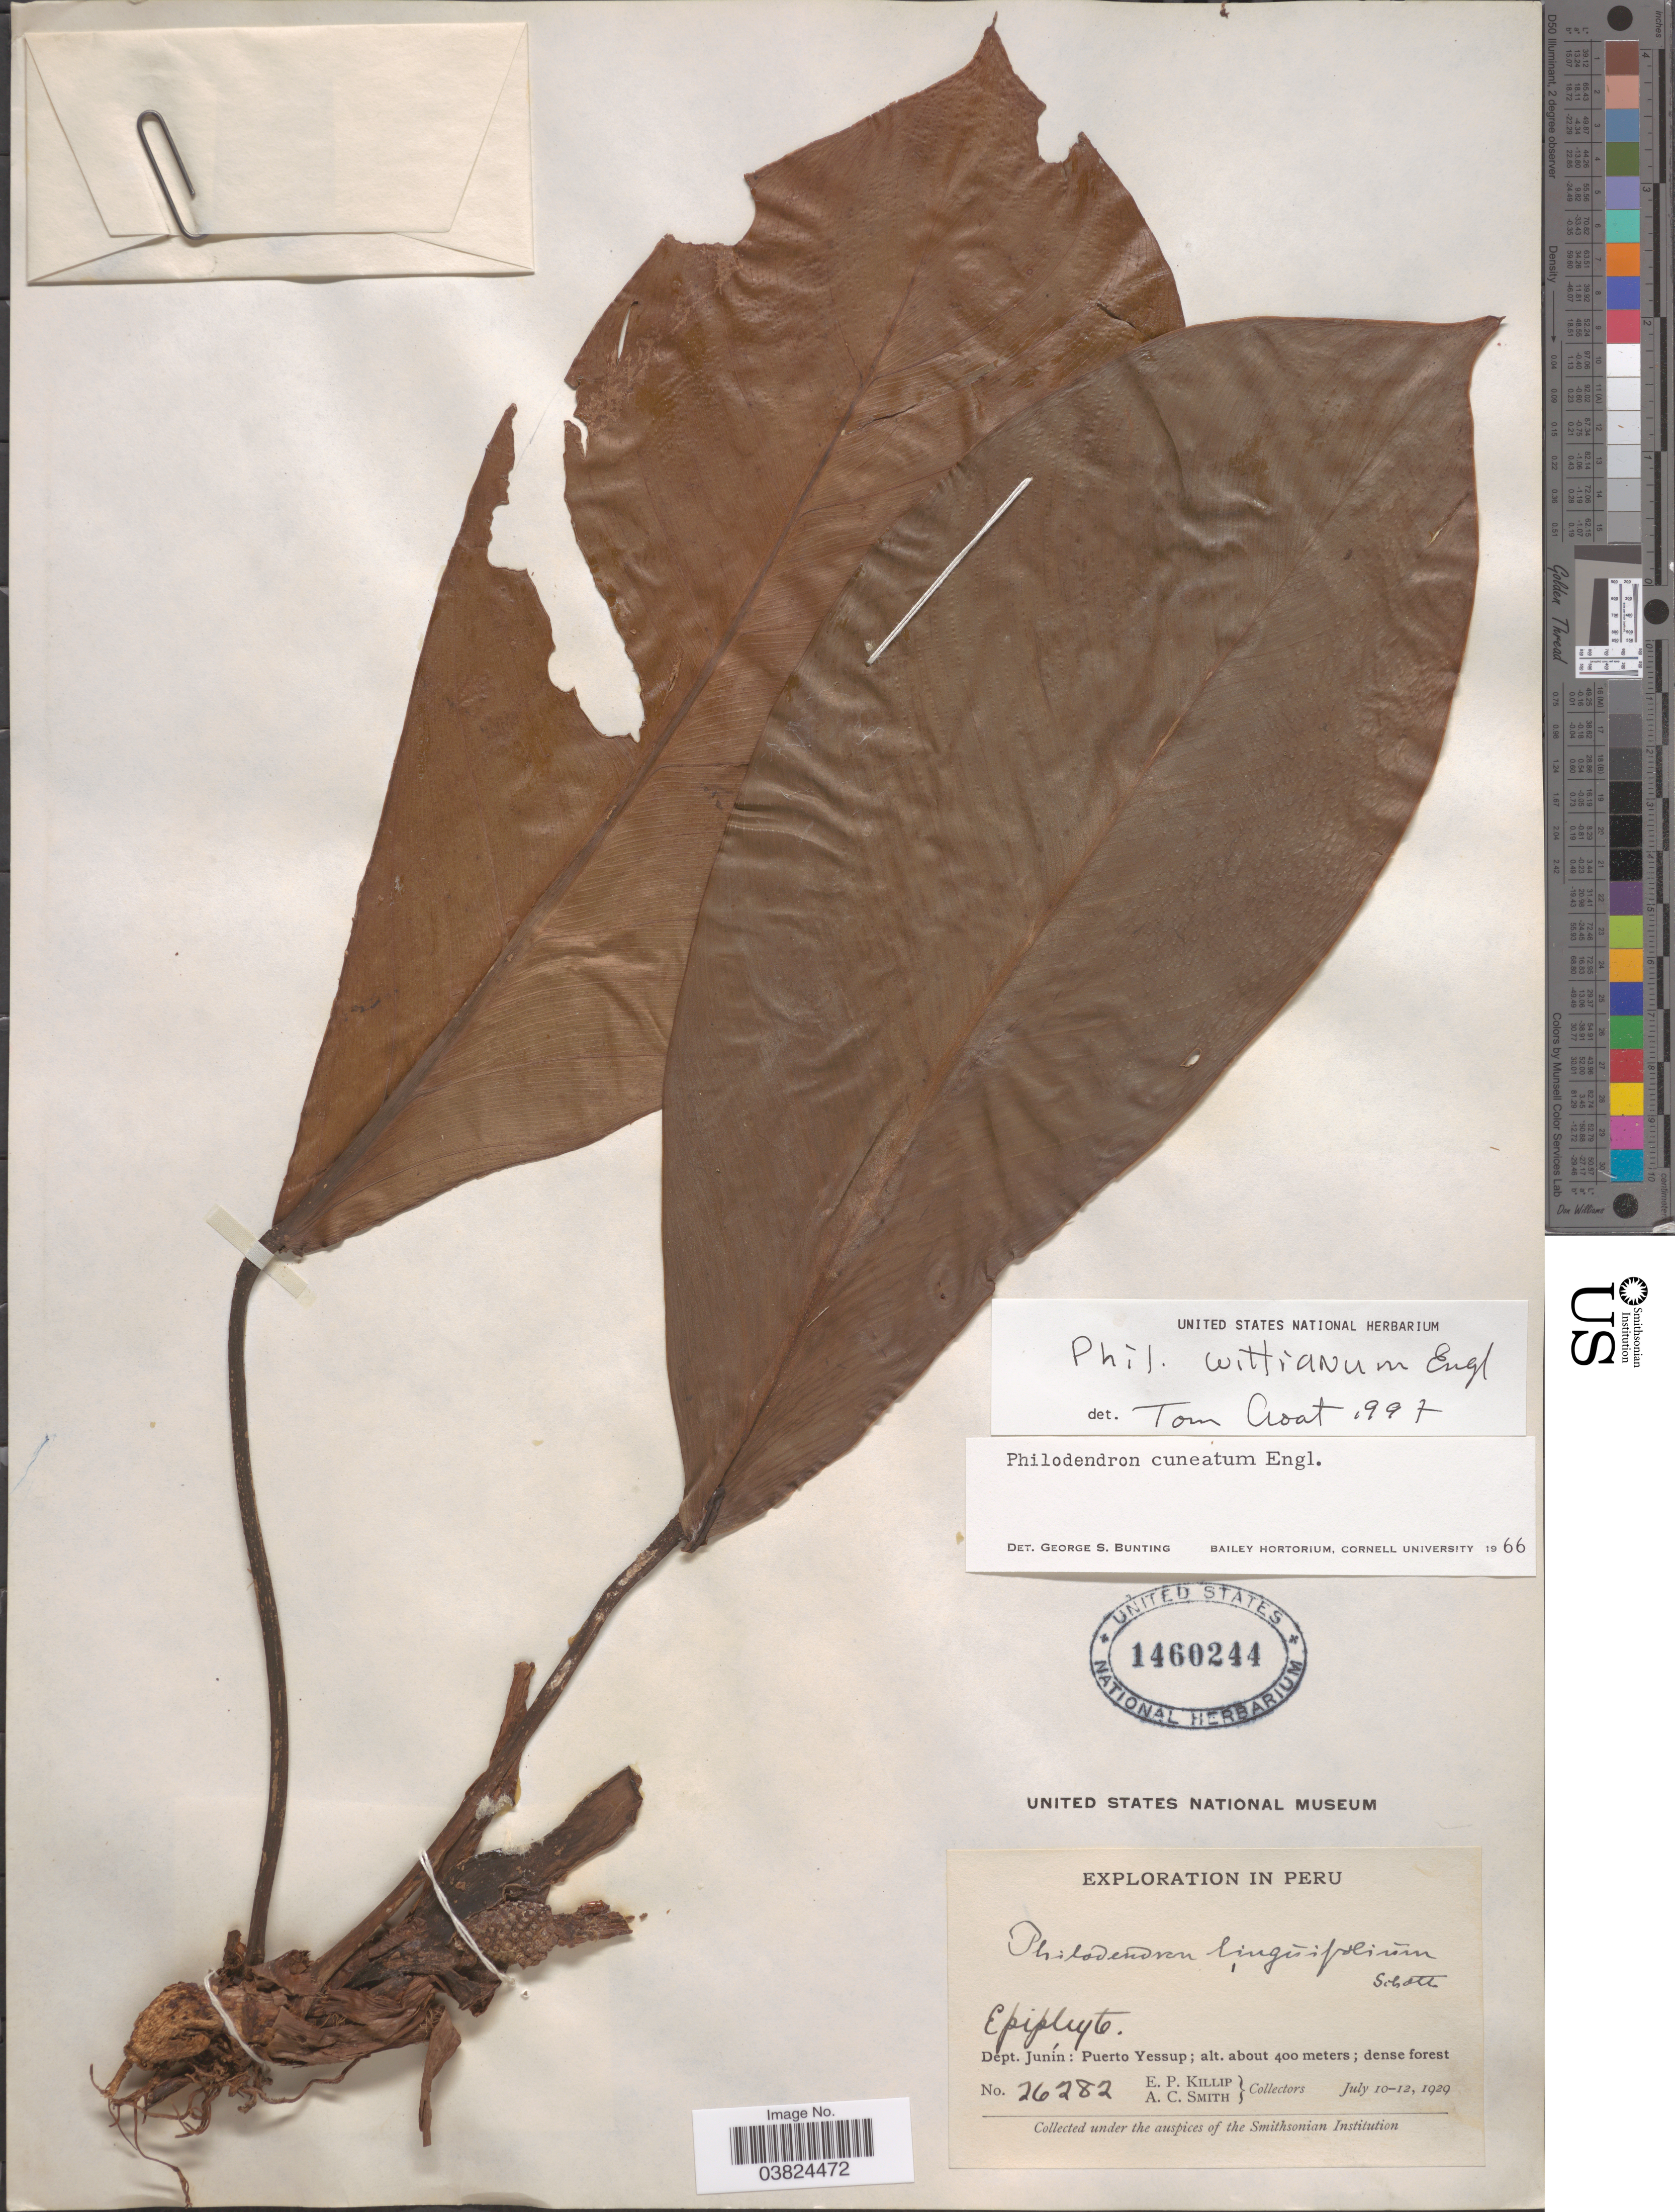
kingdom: Plantae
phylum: Tracheophyta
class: Liliopsida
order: Alismatales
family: Araceae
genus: Philodendron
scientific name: Philodendron wittianum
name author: Engl.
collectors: E. P. Killip & A. C. Smith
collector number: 26282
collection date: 1929-07-10/1929-07-12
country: Peru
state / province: Junín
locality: Dept. Junín: Puerto Yessup.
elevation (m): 400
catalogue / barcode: US 1460244